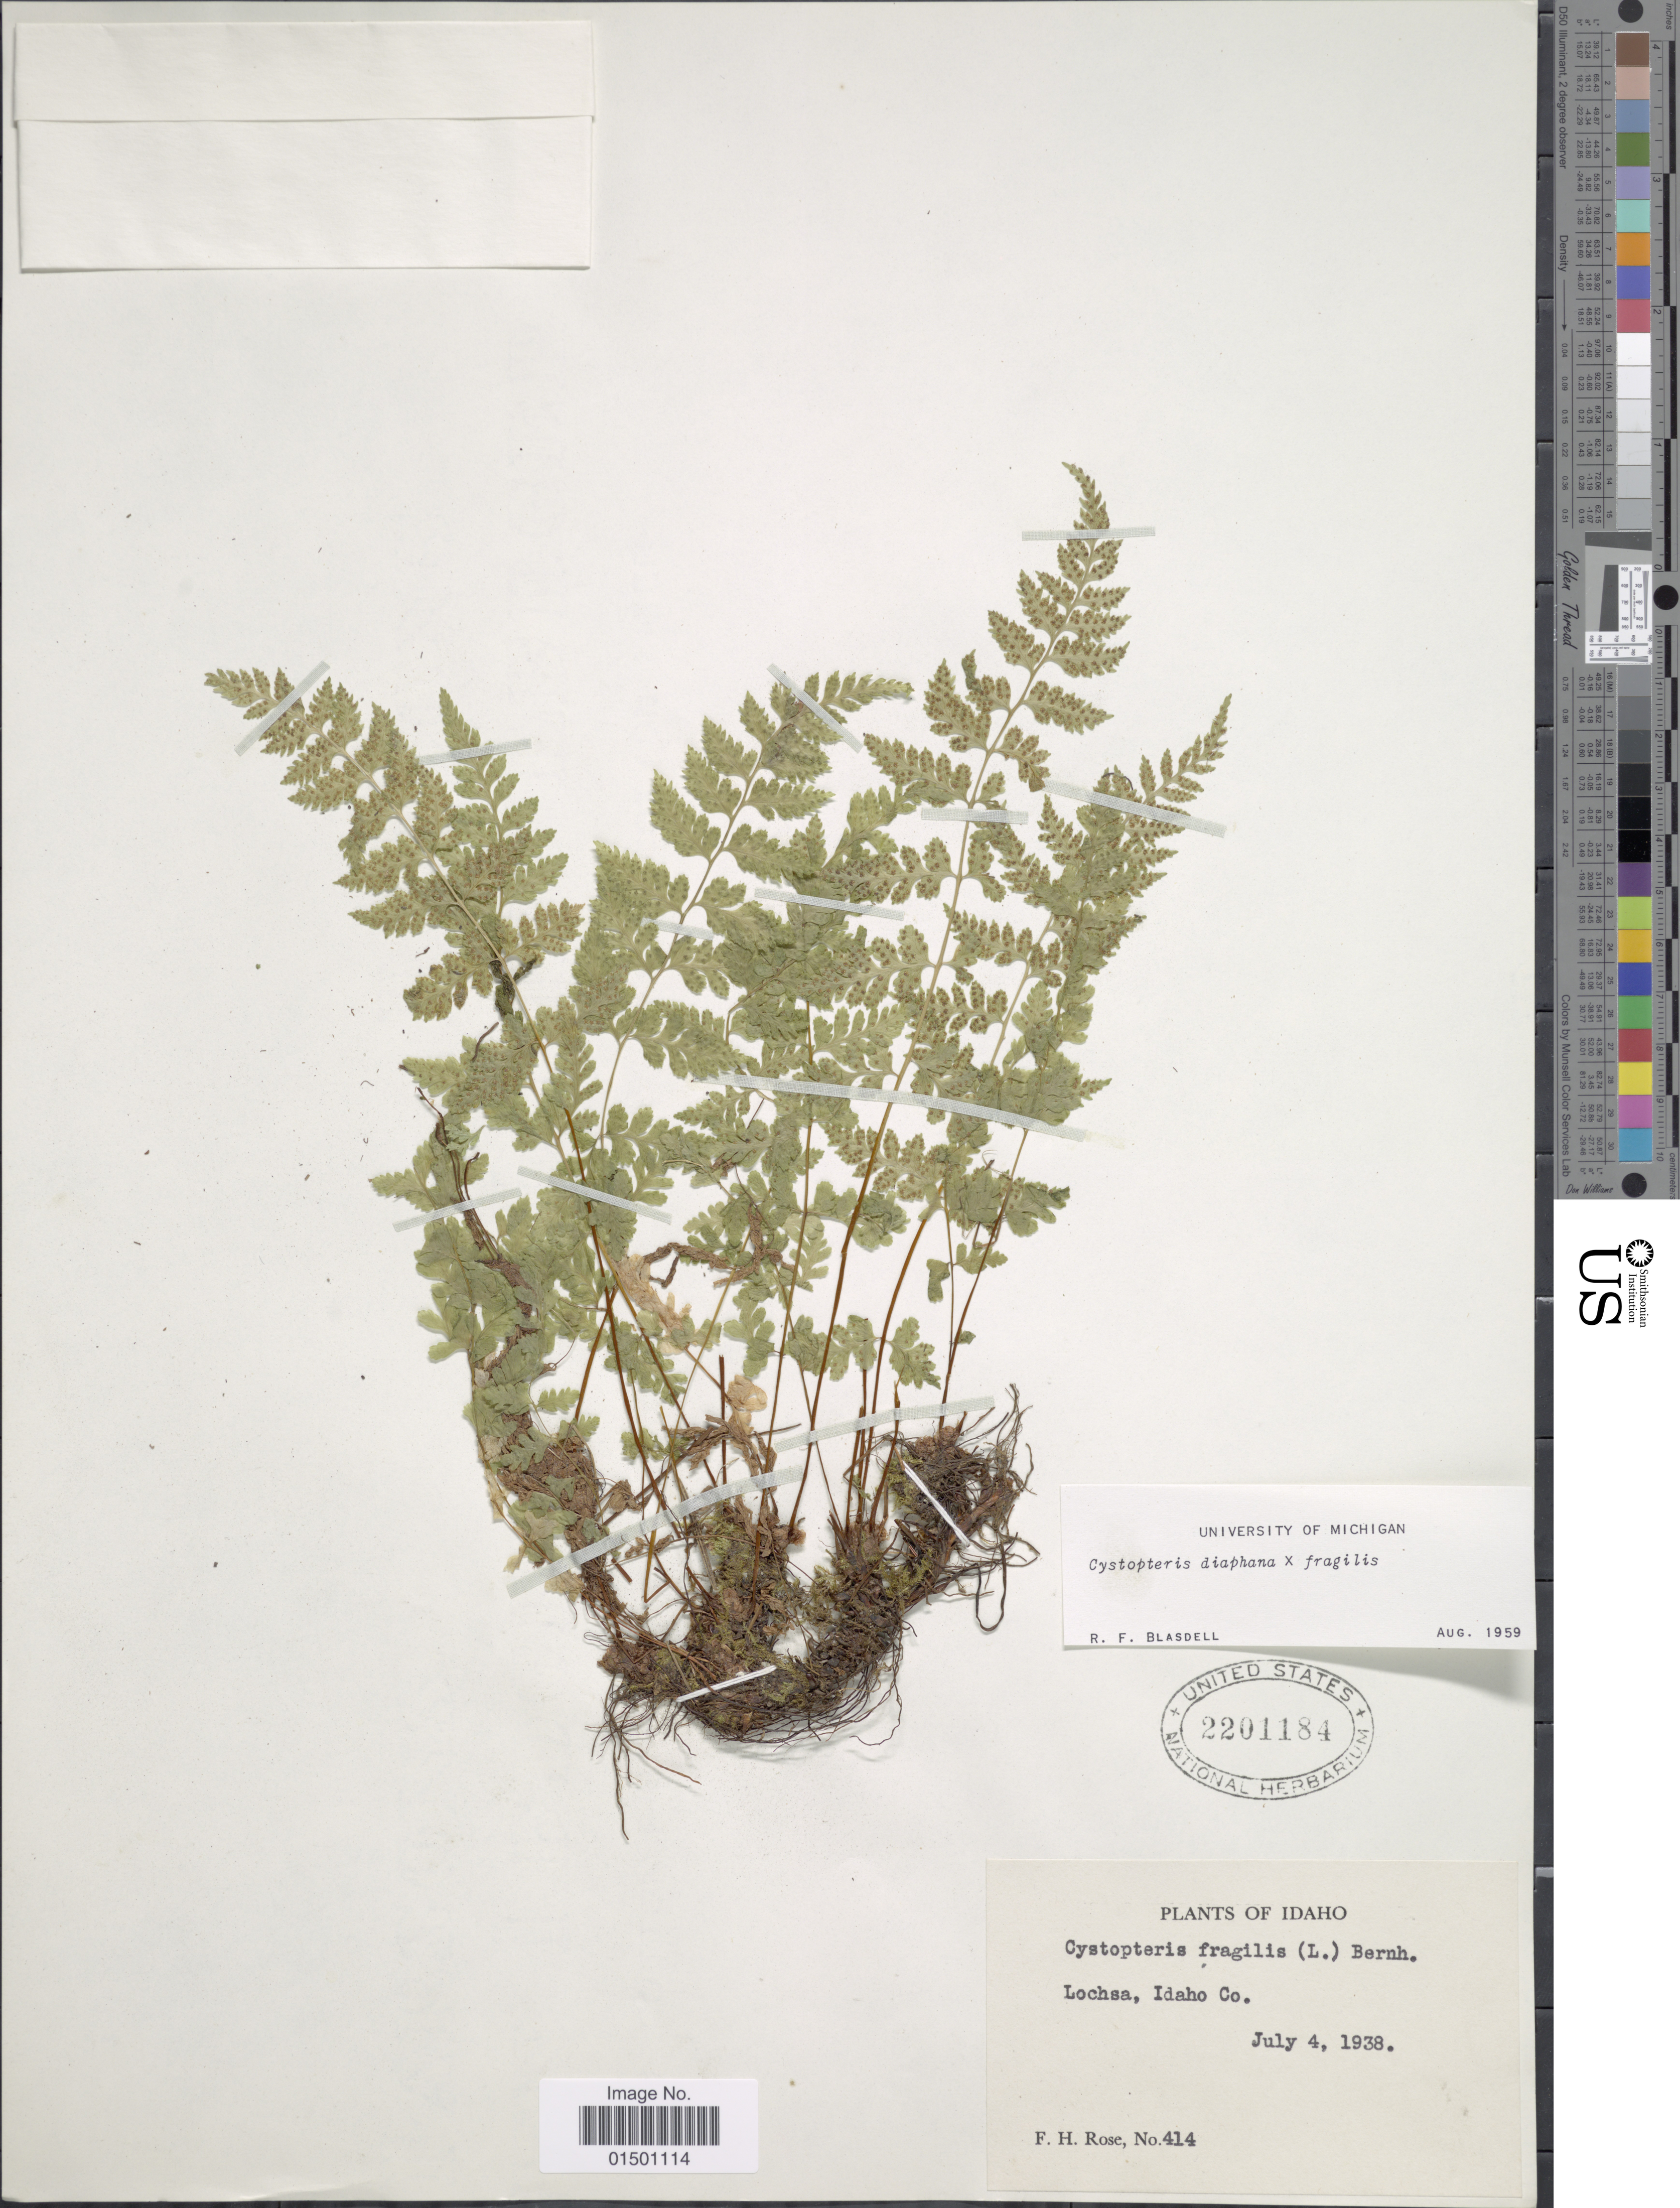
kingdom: Plantae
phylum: Tracheophyta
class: Polypodiopsida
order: Polypodiales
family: Cystopteridaceae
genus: Cystopteris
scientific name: Cystopteris diaphana x C. fragilis (L.) Bernh.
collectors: F. H. Rose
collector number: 414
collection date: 1938-07-04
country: United States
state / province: Idaho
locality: Lochsa, Idaho Co.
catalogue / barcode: US 2201184